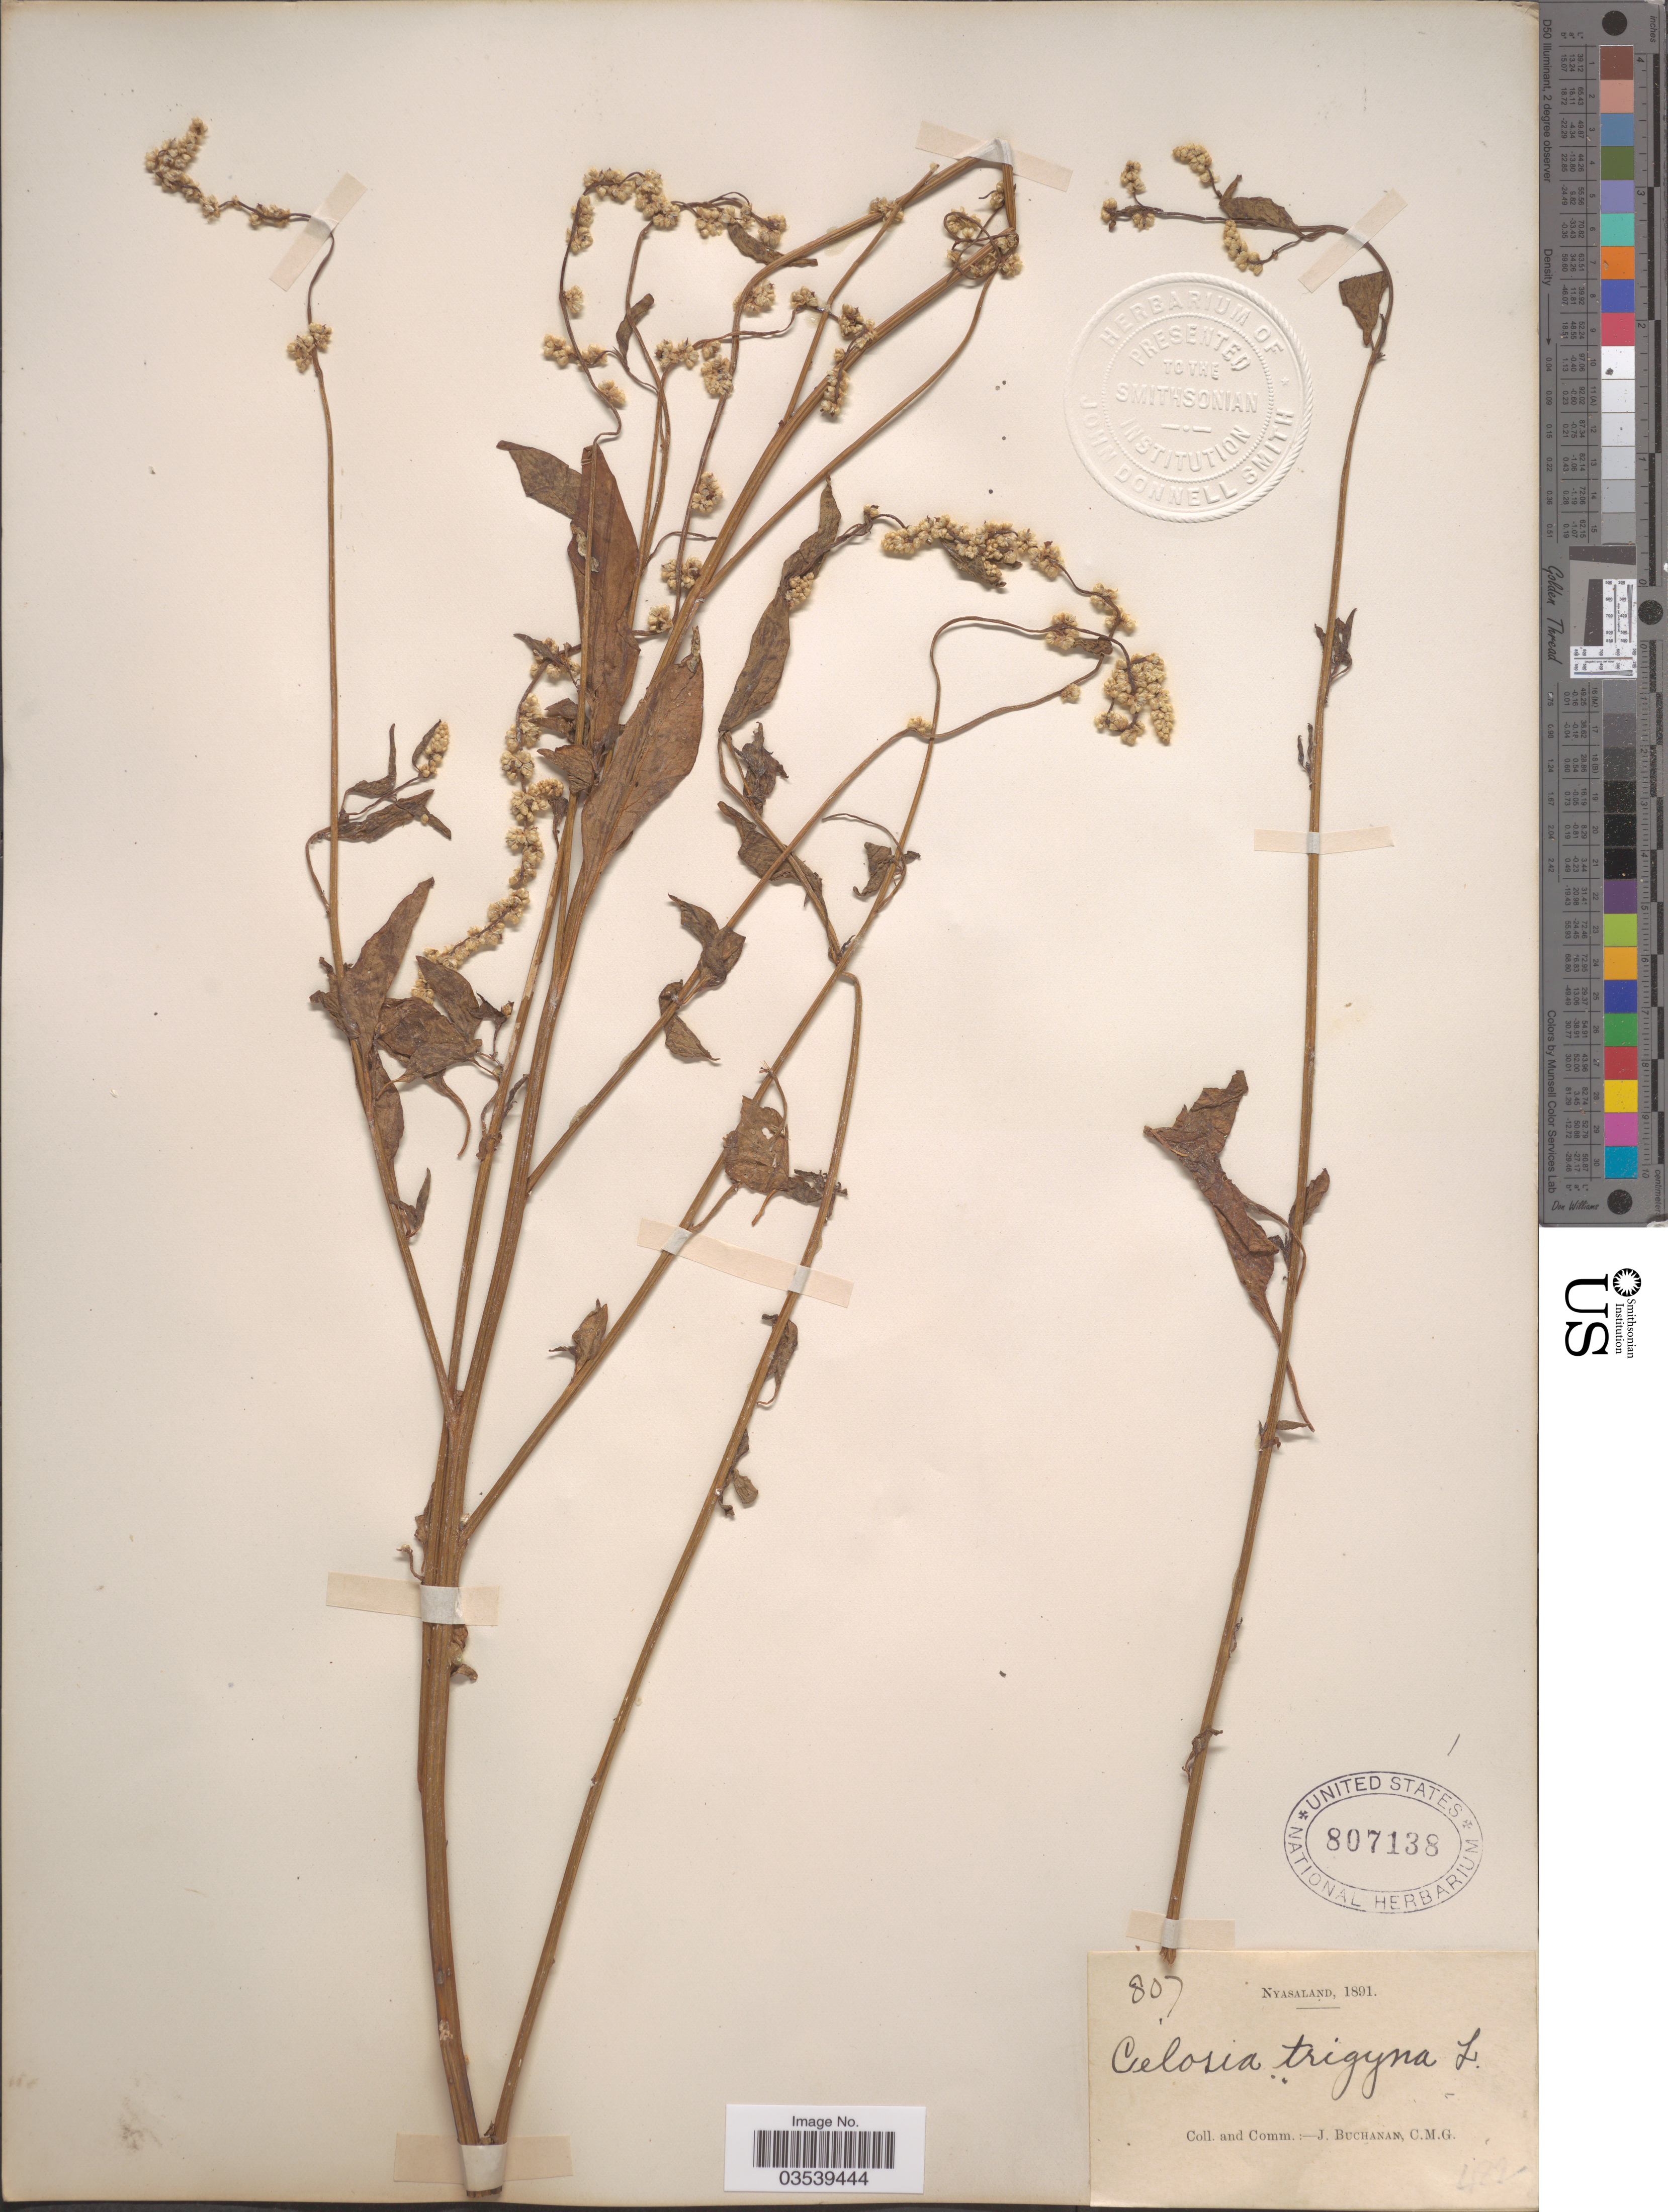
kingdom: Plantae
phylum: Tracheophyta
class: Magnoliopsida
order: Caryophyllales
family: Amaranthaceae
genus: Celosia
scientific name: Celosia trigyna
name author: L.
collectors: J. Buchanan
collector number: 807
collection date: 1891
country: Malawi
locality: Nyasaland.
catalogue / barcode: US 807138